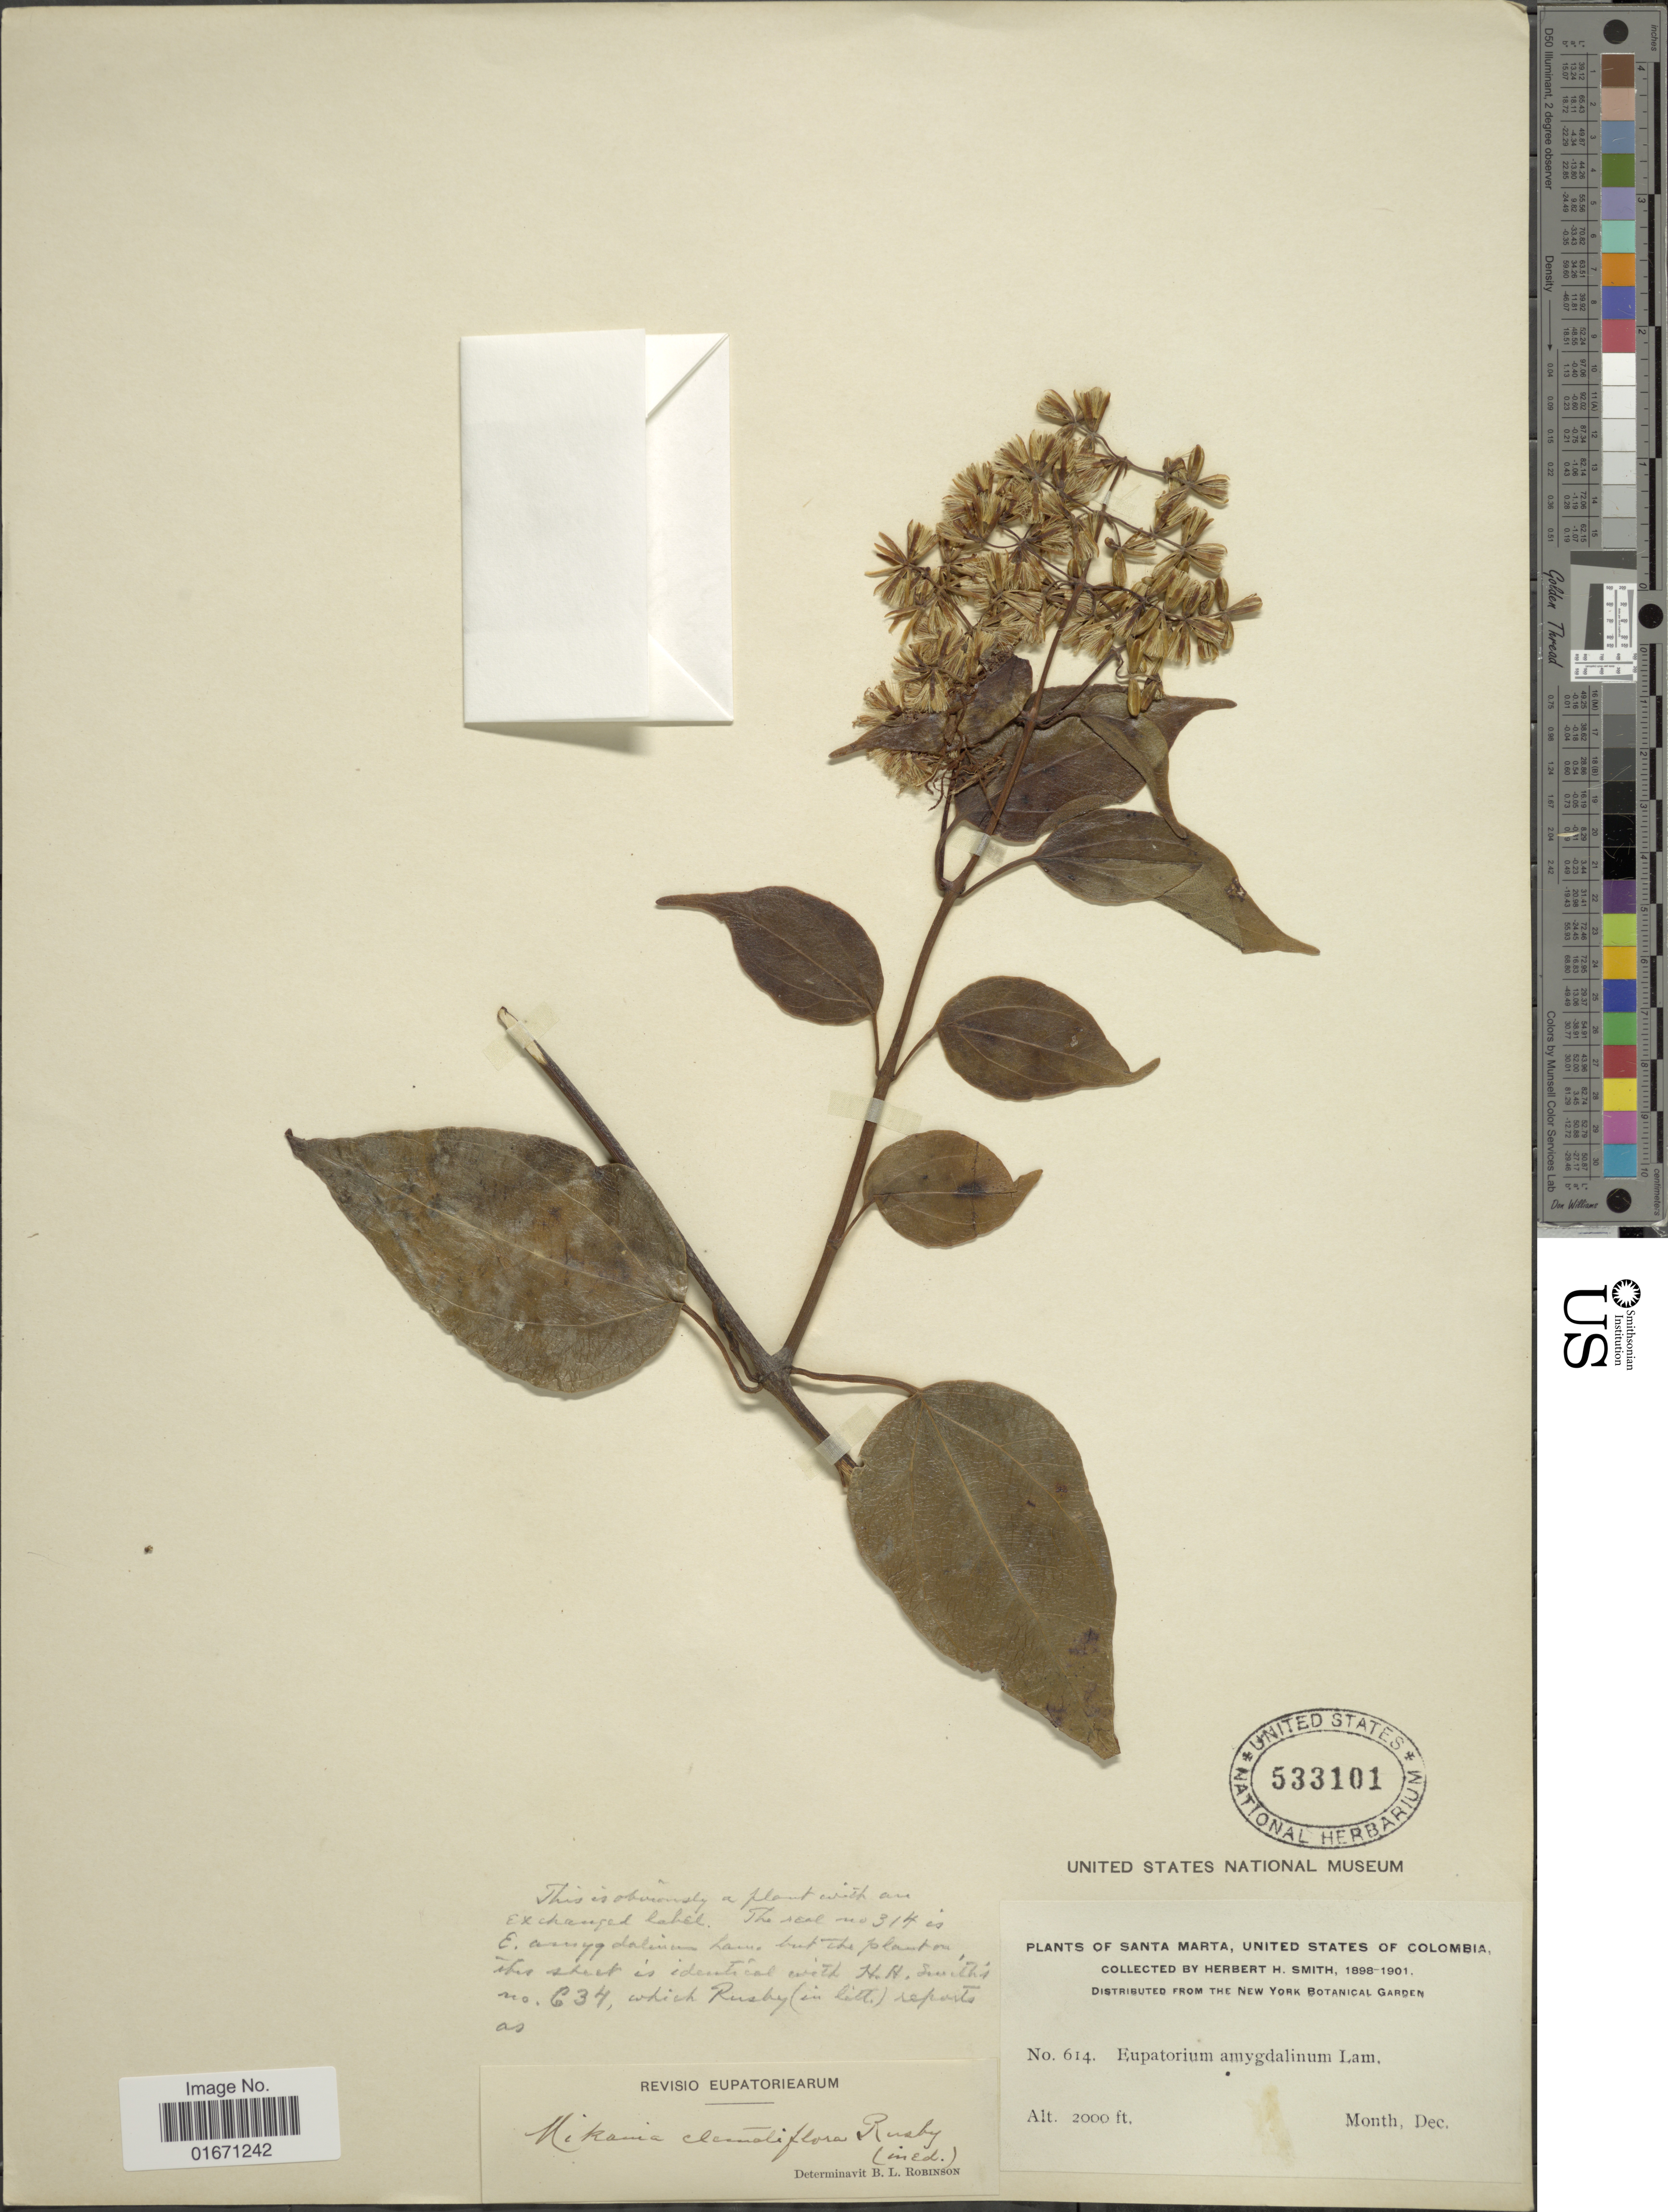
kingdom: Plantae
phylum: Tracheophyta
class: Magnoliopsida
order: Asterales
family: Asteraceae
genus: Mikania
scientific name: Mikania clematidiflora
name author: Rusby ex B.L. Rob.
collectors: Herbert H. Smith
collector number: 614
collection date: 1898-12/1901-12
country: Colombia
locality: Santa Marta, United States of Colombia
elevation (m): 610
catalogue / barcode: US 533101